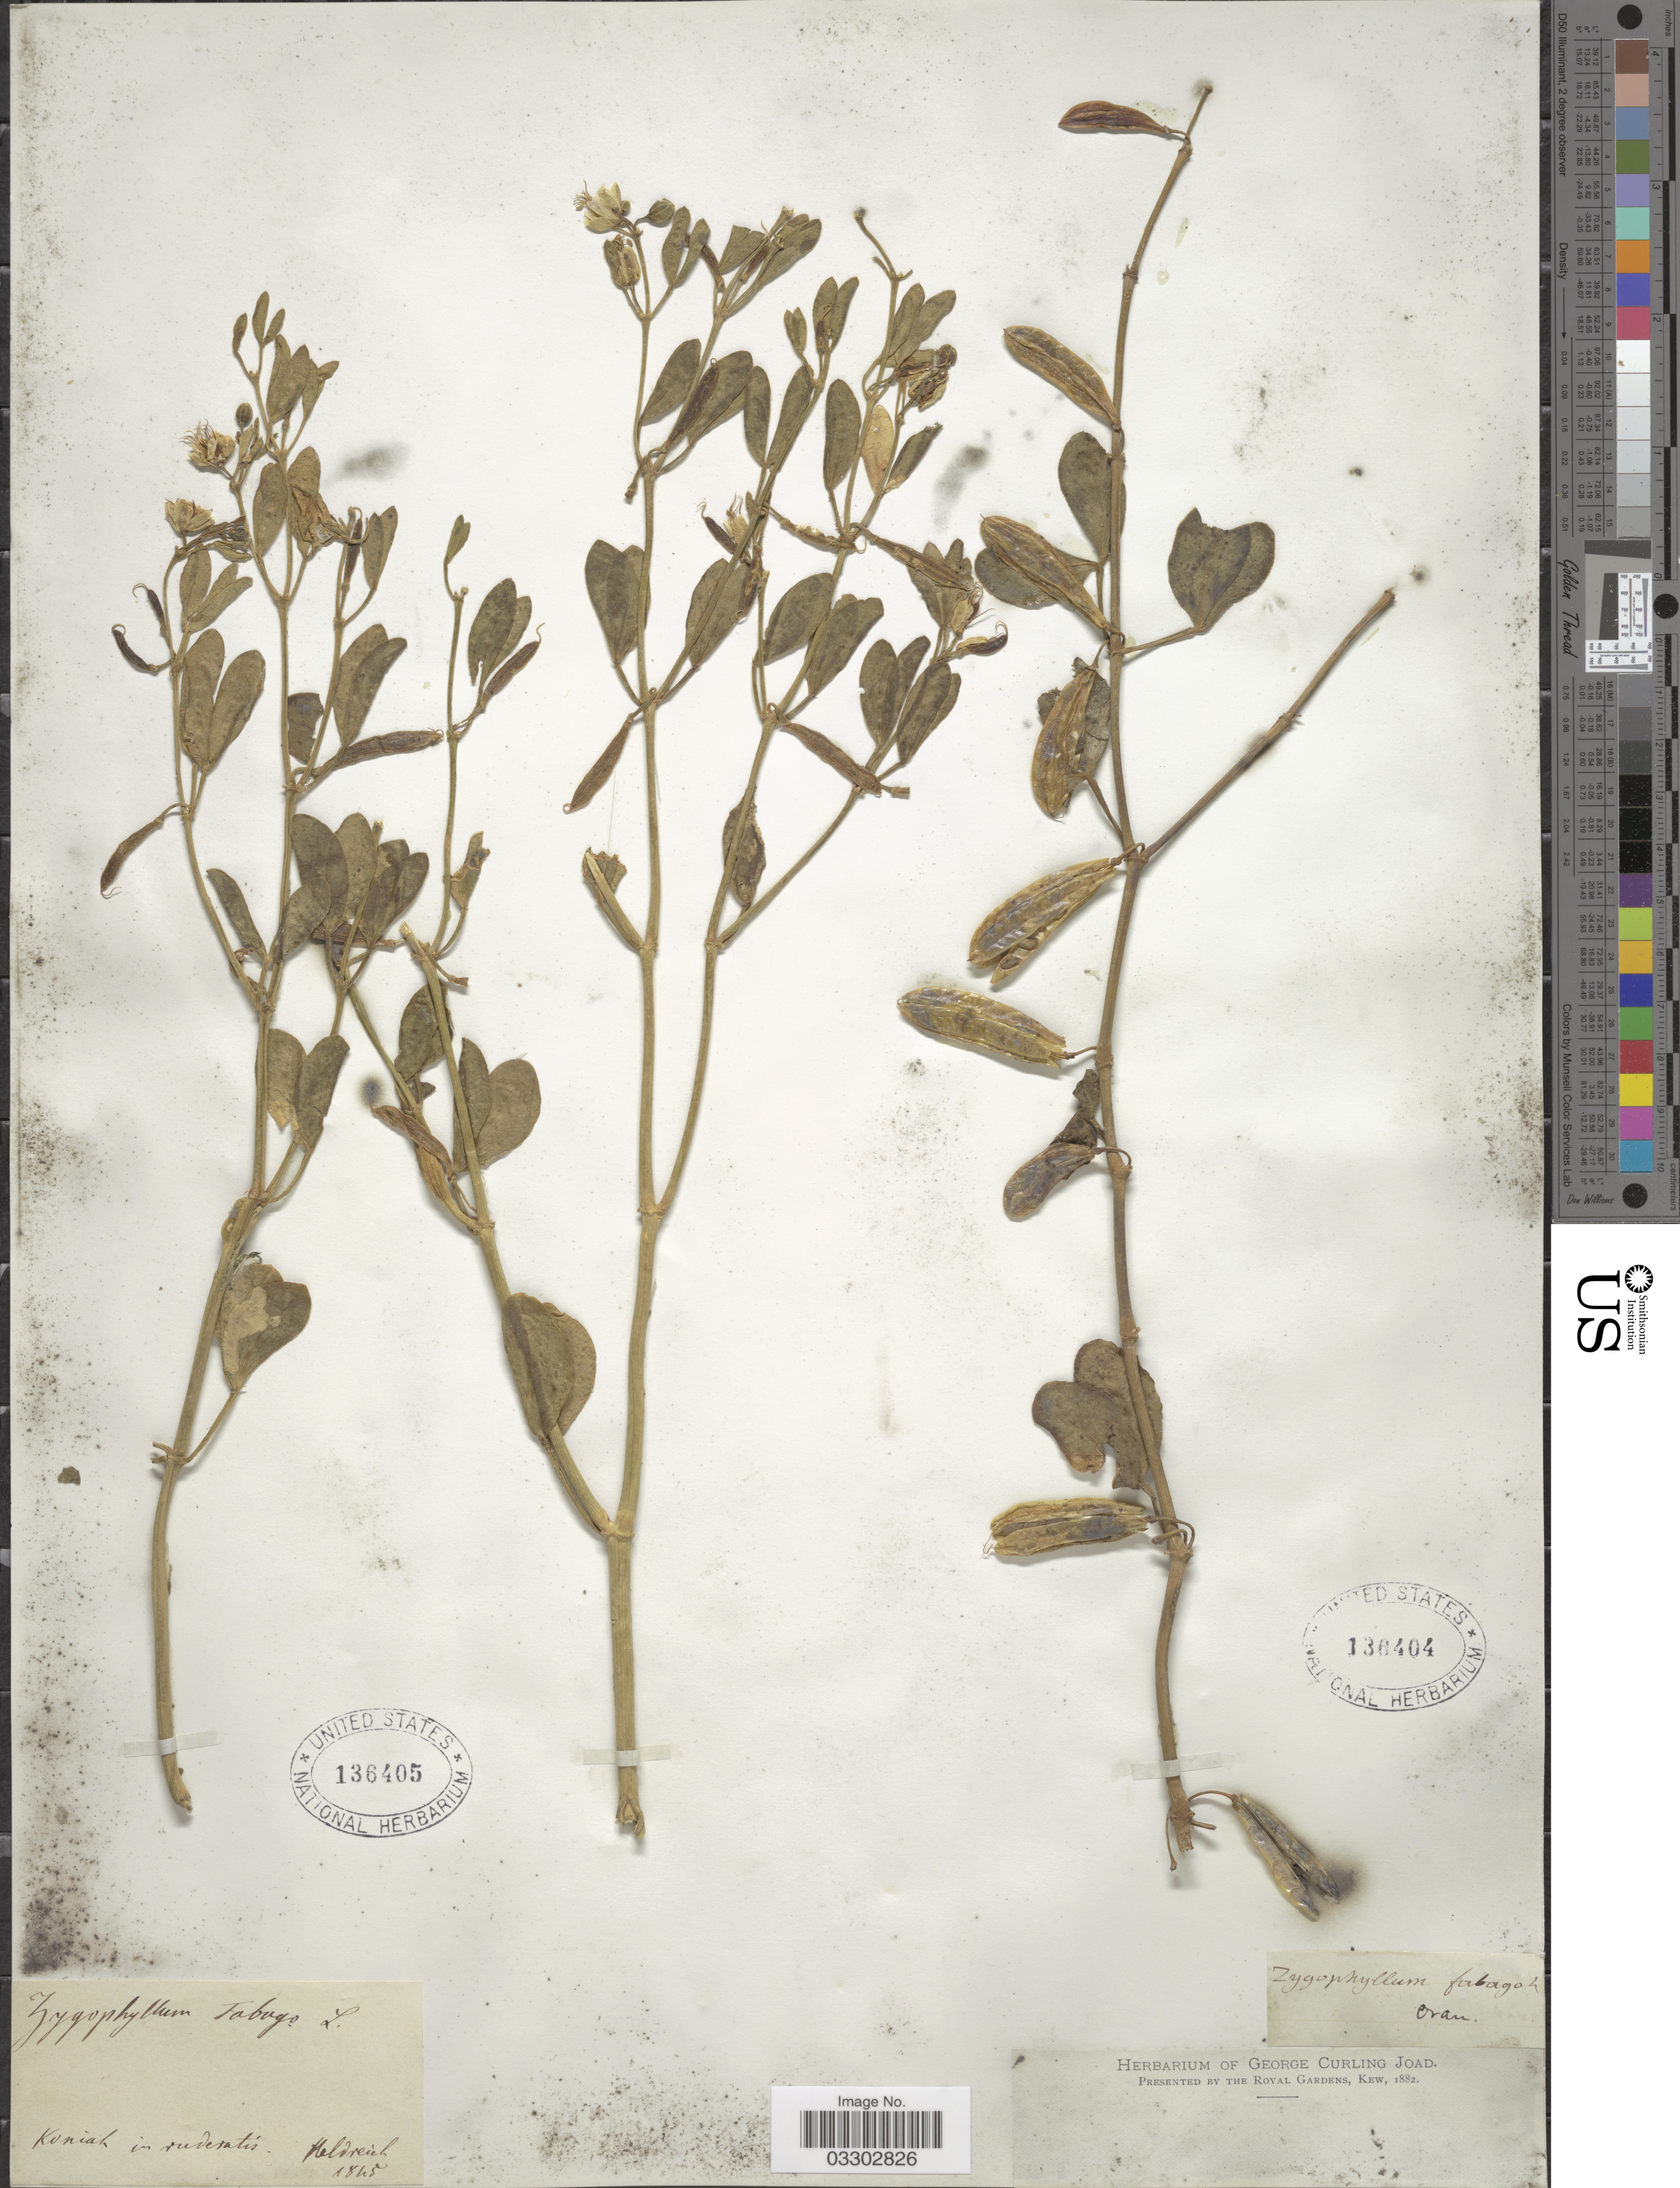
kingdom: Plantae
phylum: Tracheophyta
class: Magnoliopsida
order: Zygophyllales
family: Zygophyllaceae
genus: Zygophyllum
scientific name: Zygophyllum fabago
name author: L.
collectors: ex herb. George Curling Joad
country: Algeria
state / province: Oran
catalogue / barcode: US 136404